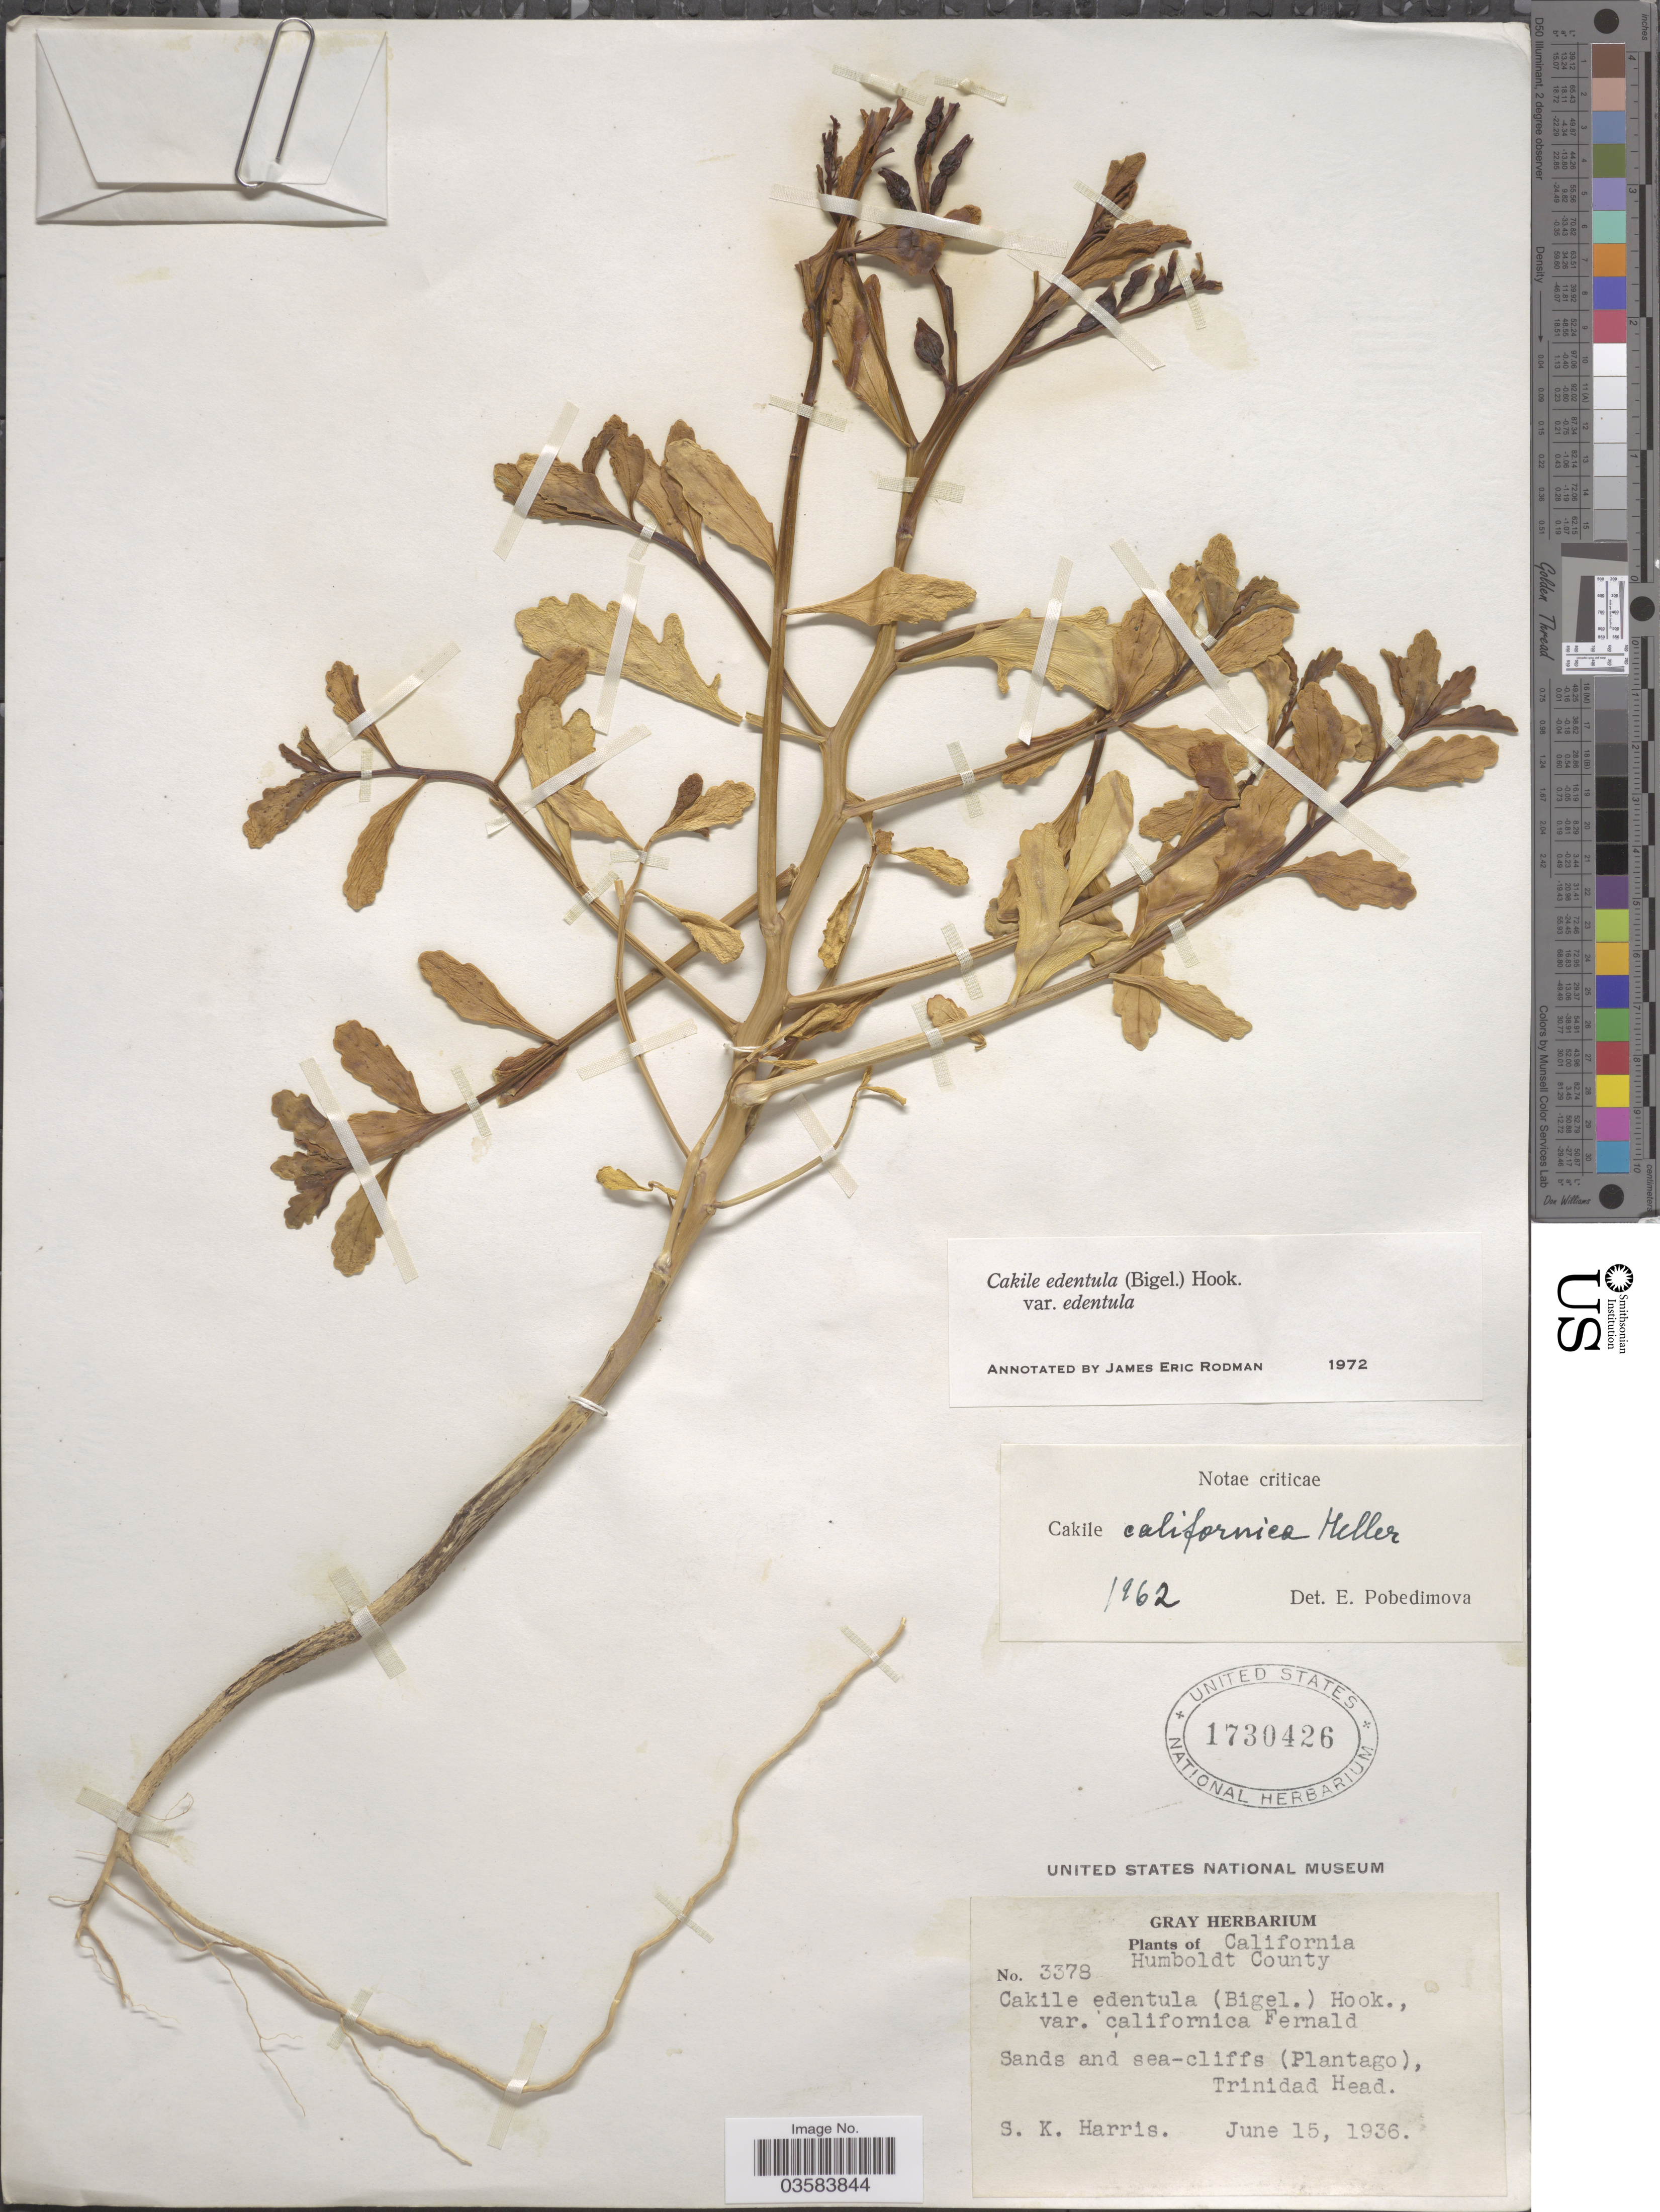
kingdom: Plantae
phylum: Tracheophyta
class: Magnoliopsida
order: Brassicales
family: Brassicaceae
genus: Cakile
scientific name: Cakile edentula var. edentula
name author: (Bigelow) Hook.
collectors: S. K. Harris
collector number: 3378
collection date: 1936-06-15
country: United States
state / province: California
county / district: Humboldt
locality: Humboldt County. Sands and sea-cliffs (Plantago), Trinidad Head.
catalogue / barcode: US 1730426